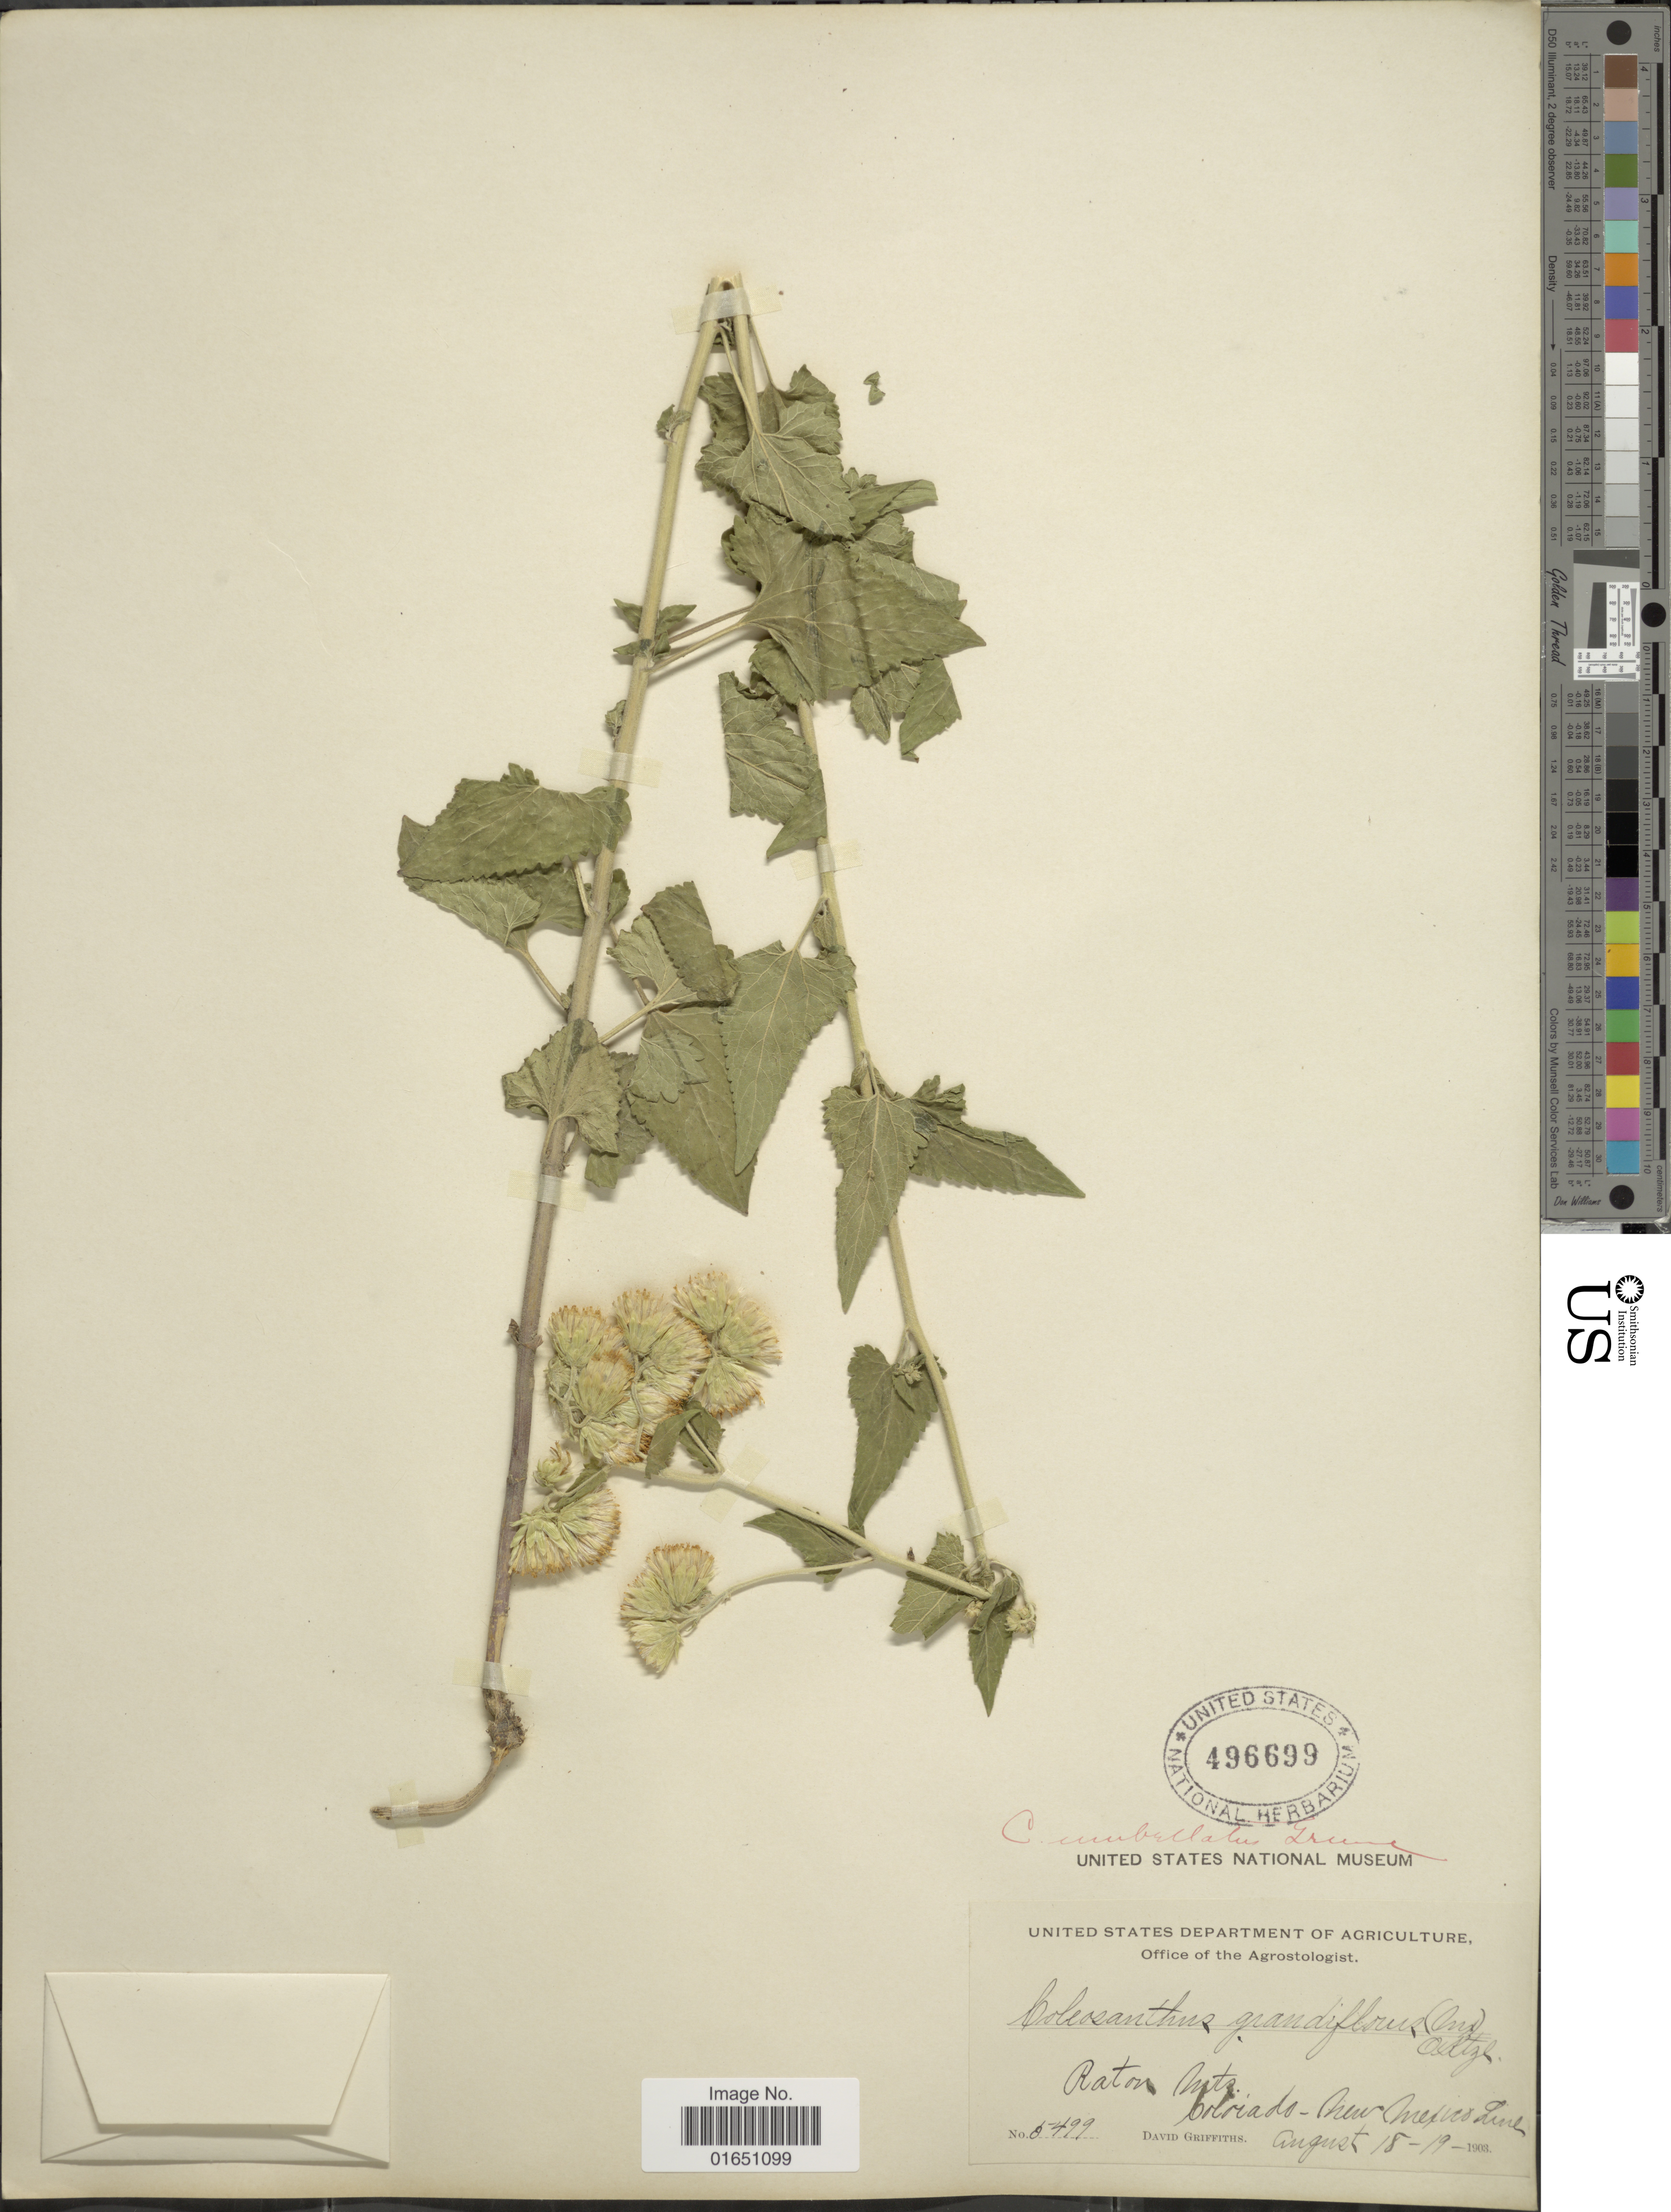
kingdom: Plantae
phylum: Tracheophyta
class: Magnoliopsida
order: Asterales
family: Asteraceae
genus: Brickellia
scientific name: Brickellia grandiflora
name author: (Hook.) Nutt.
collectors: D. Griffiths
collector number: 5499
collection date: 1903-08-18/1903-08-19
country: United States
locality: Rator Mts., Colorado-Mexico Line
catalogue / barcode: US 496699